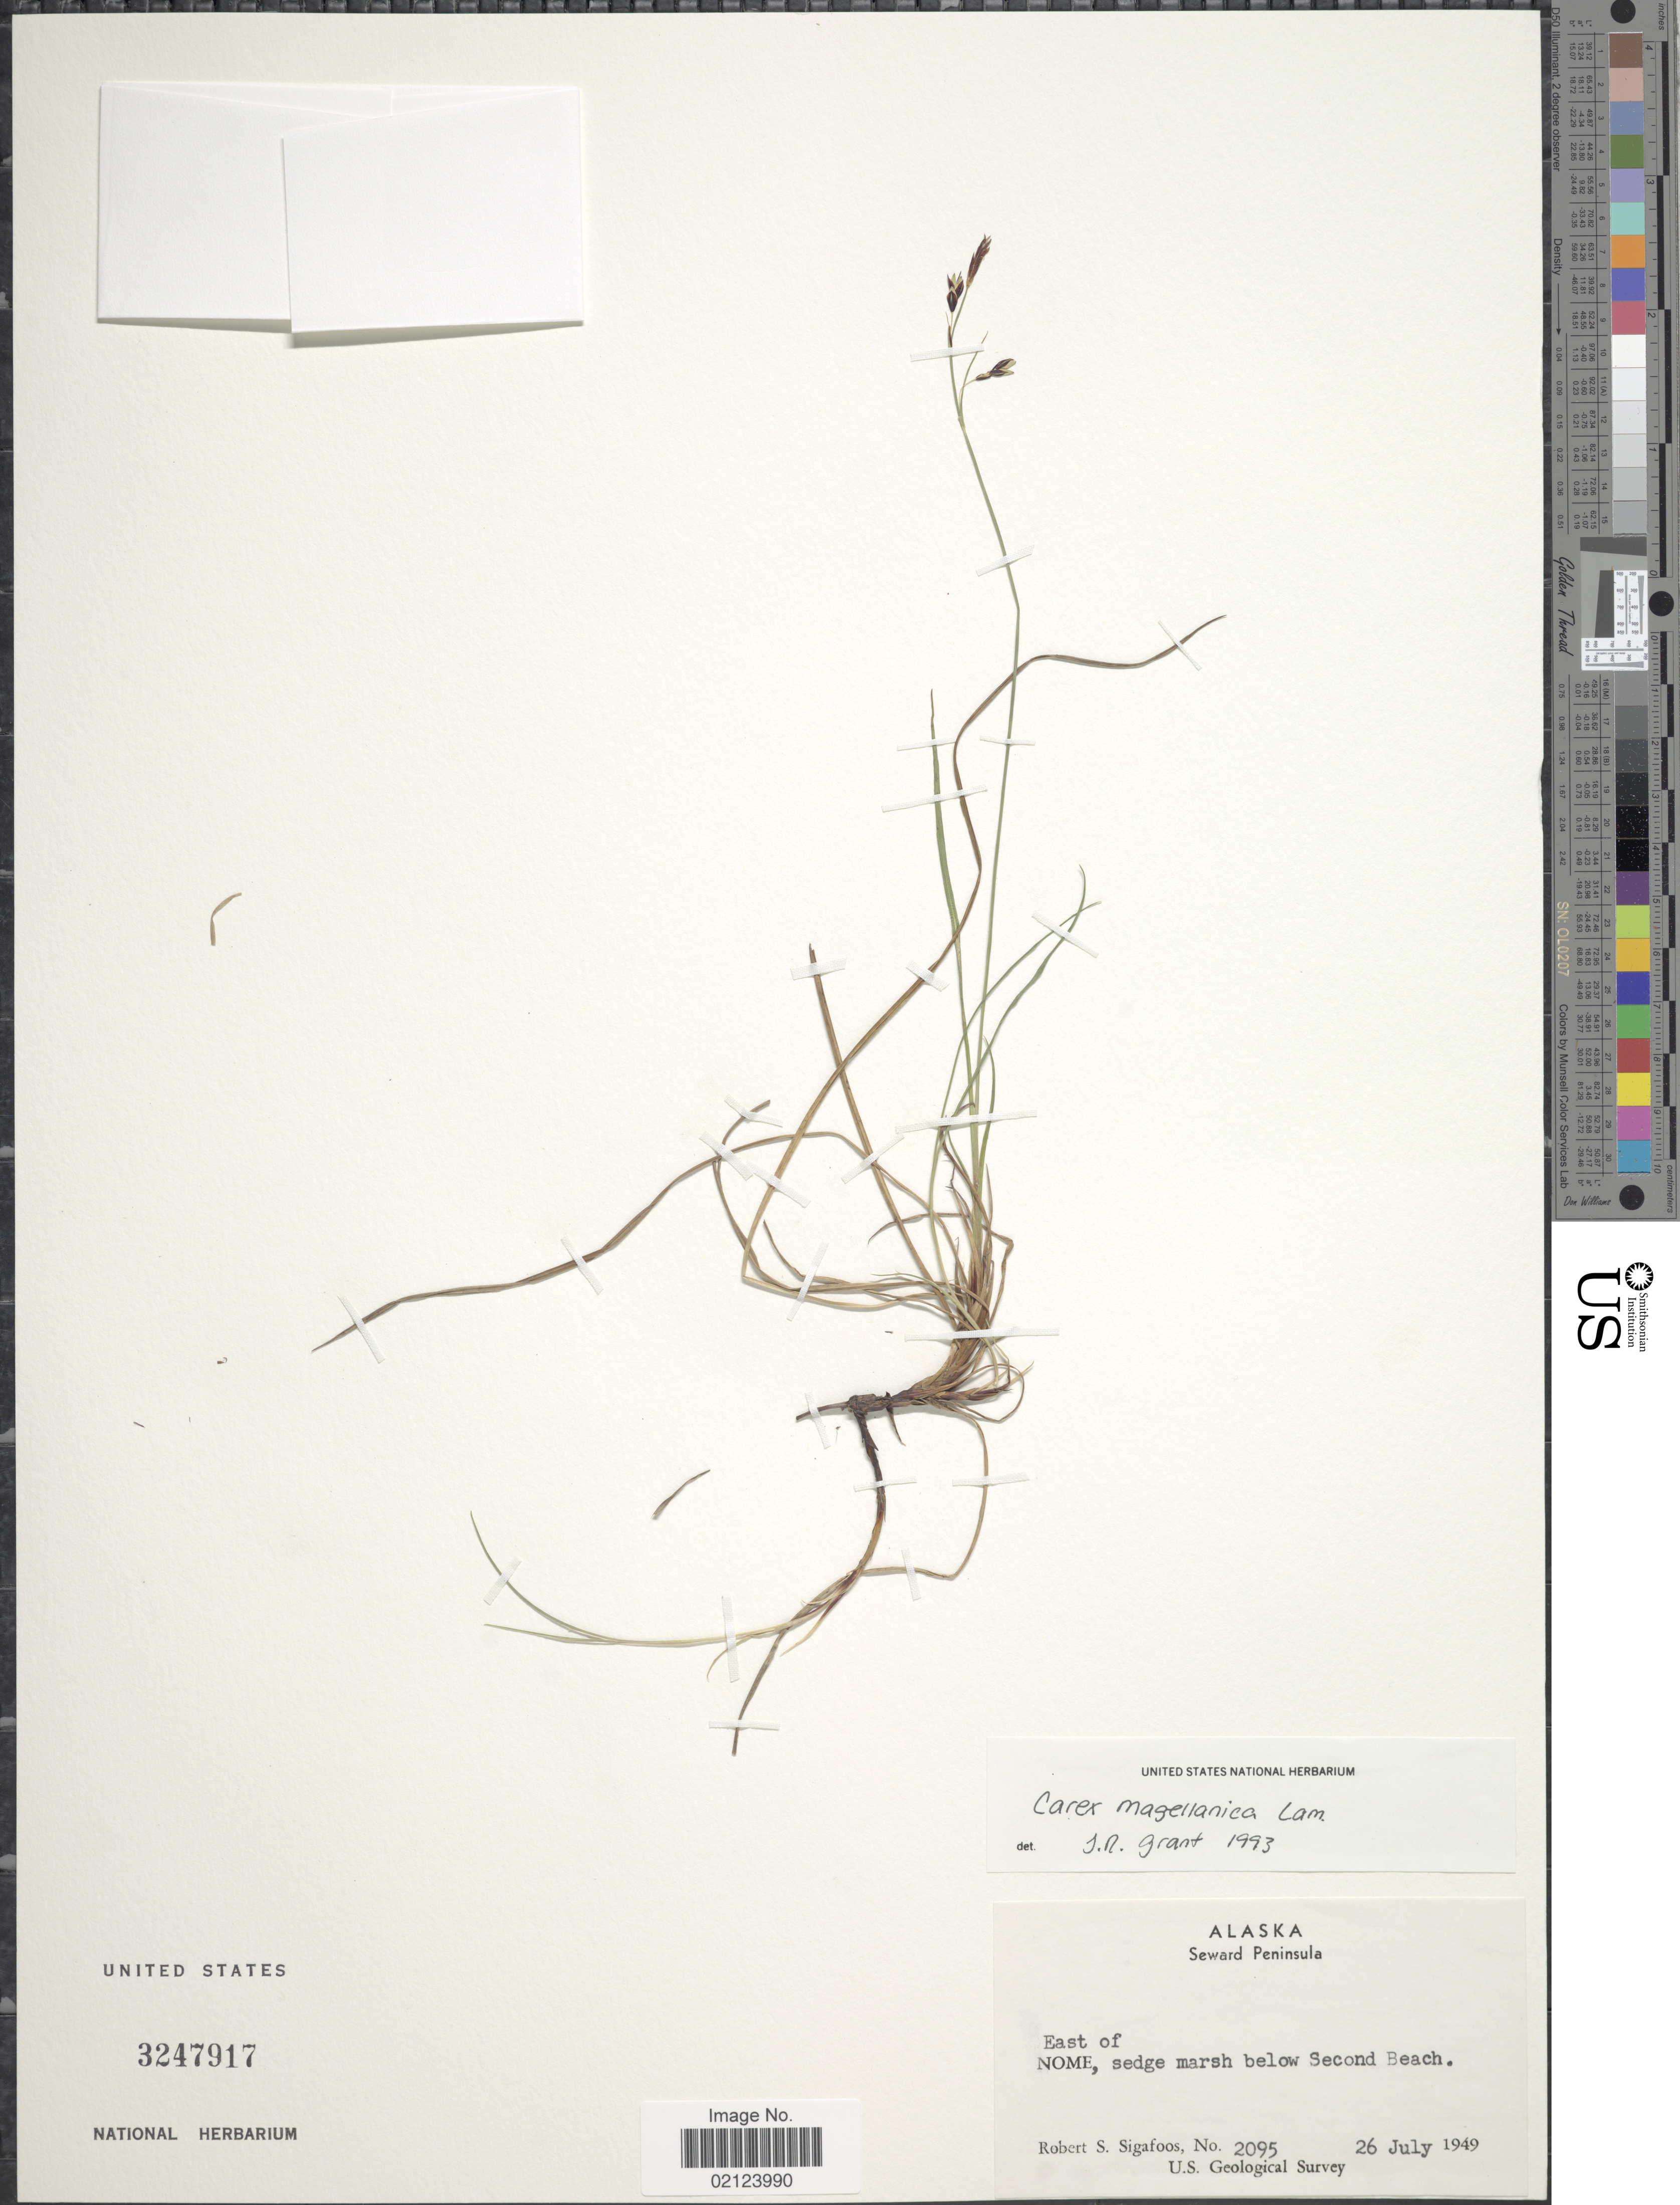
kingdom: Plantae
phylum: Tracheophyta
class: Liliopsida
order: Poales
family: Cyperaceae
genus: Carex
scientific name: Carex magellanica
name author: Lam.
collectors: R. Sigafoos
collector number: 2095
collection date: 1949-07-26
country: United States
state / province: Alaska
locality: Seward Peninsula. East of Nome, sedge marsh below Second Beach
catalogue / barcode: US 3247919